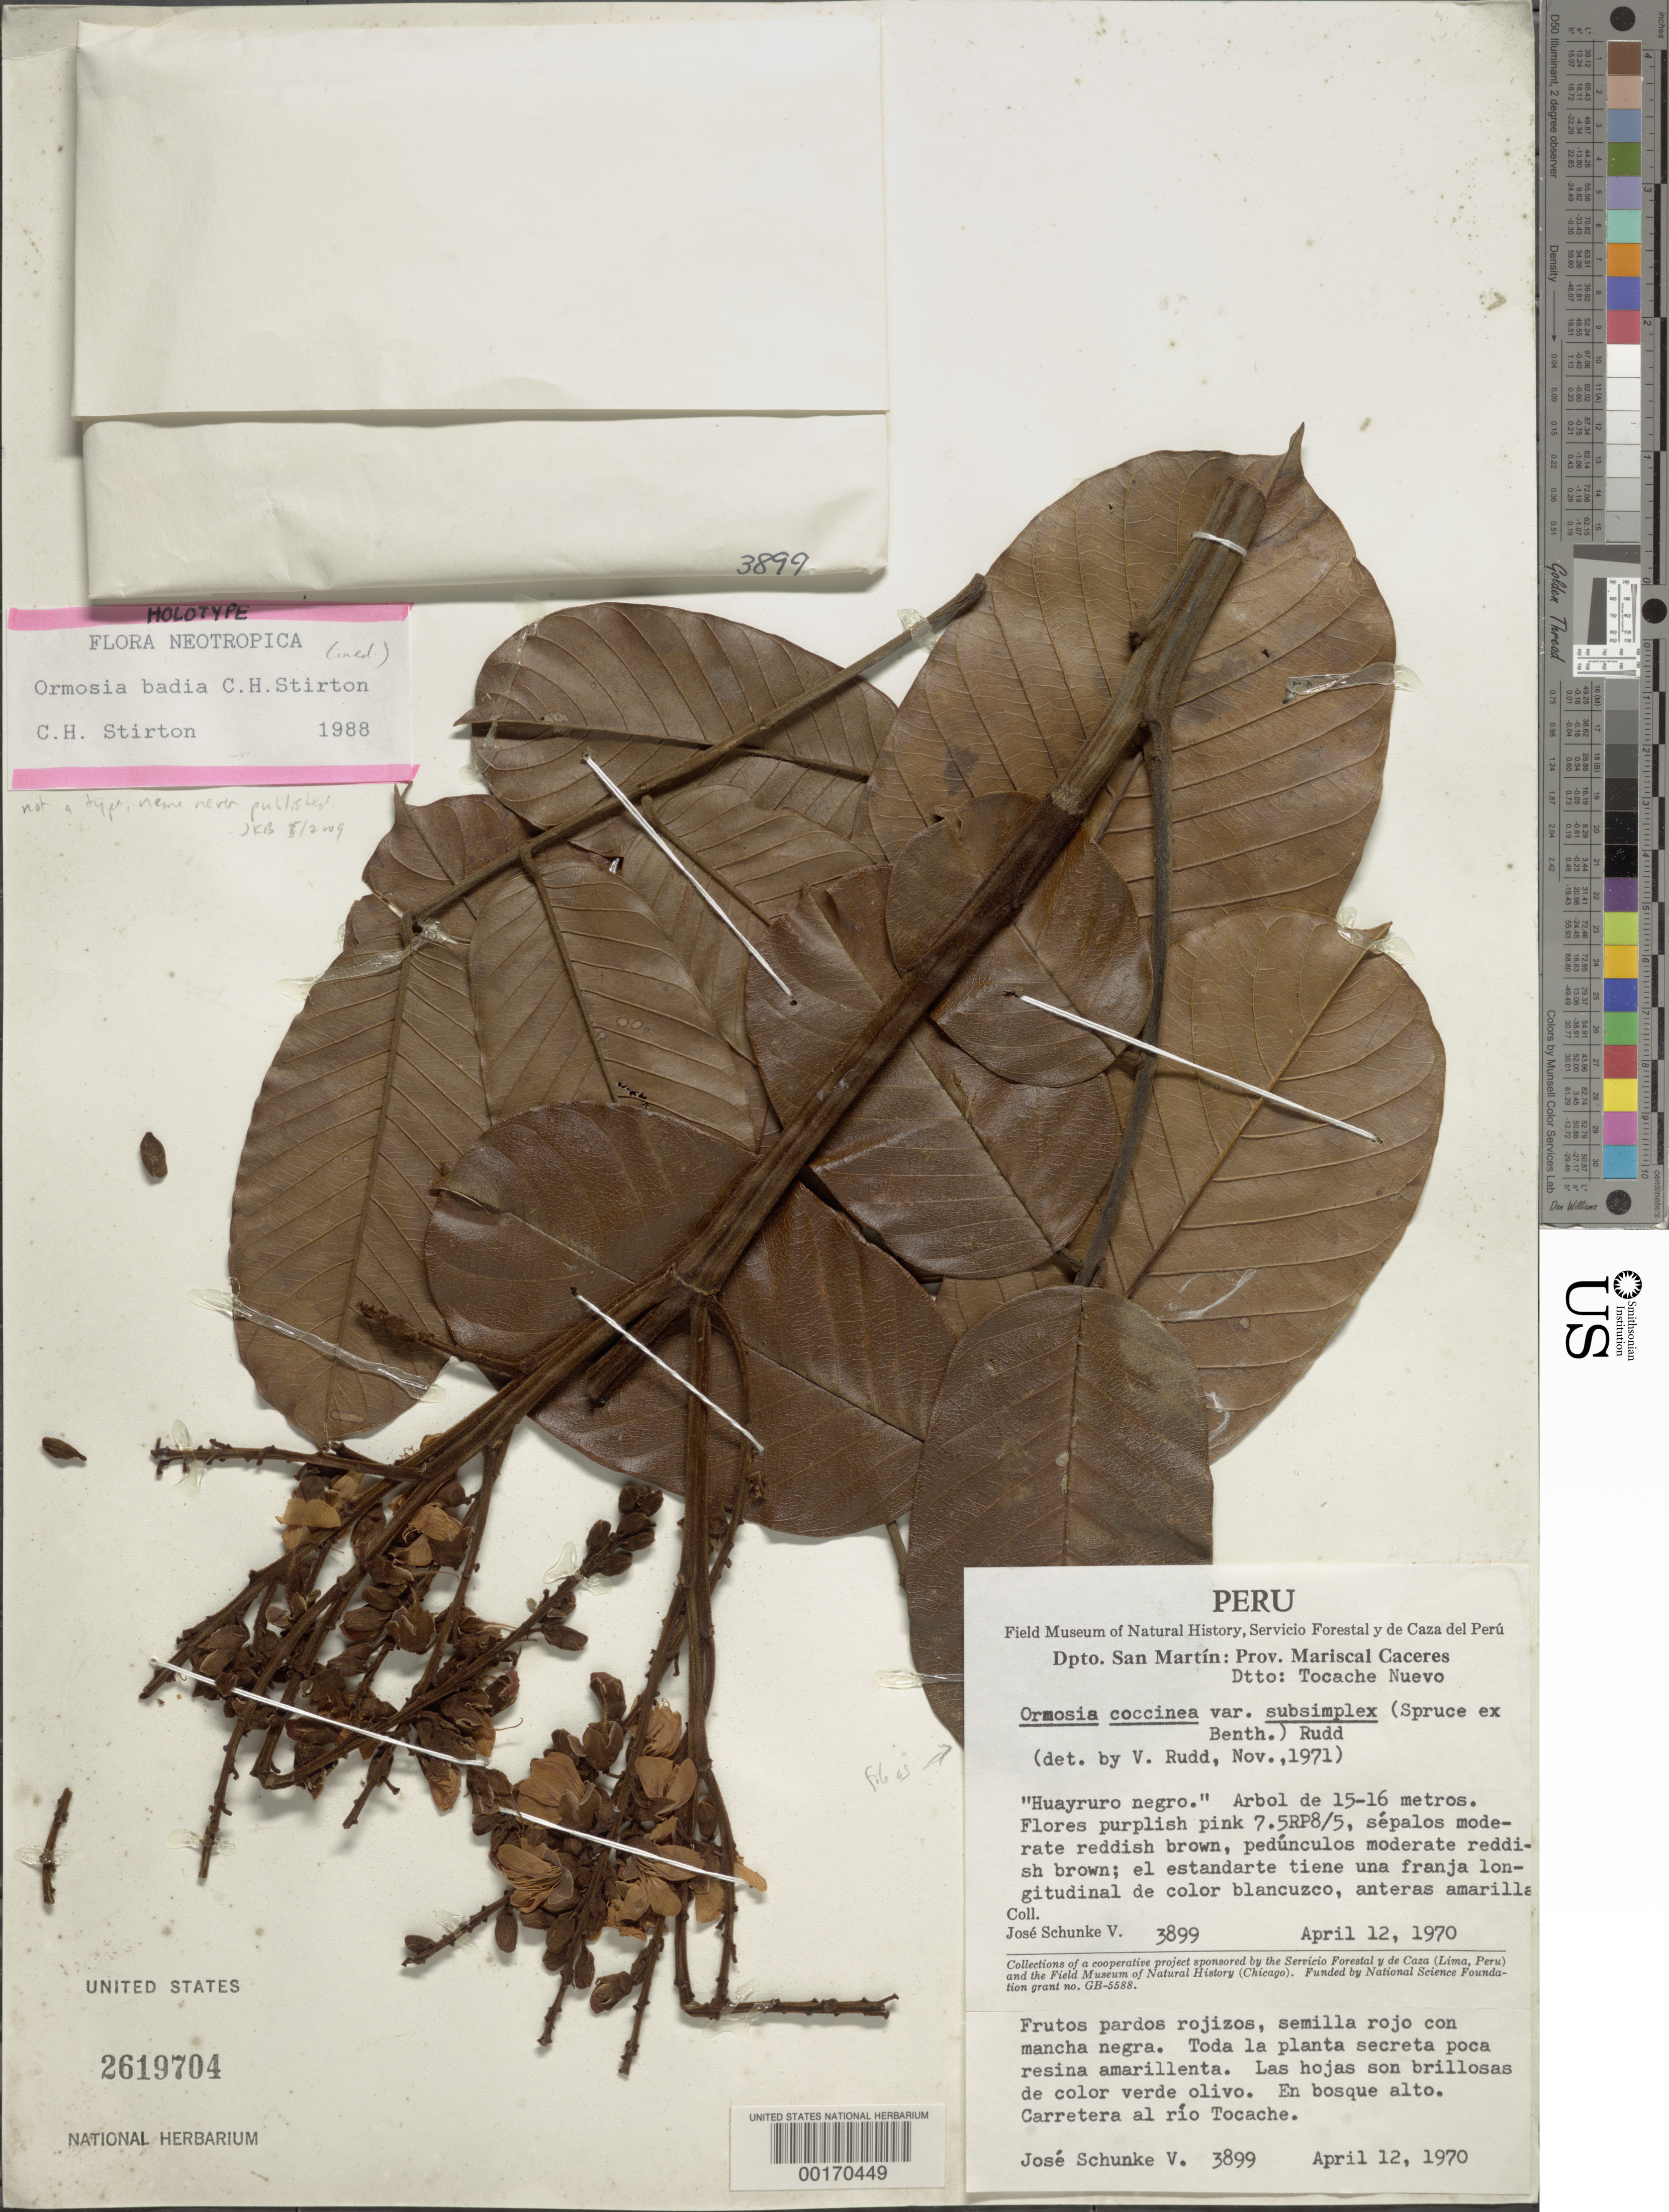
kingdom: Plantae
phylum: Tracheophyta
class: Magnoliopsida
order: Fabales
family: Fabaceae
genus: Ormosia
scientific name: Ormosia coccinea var. subsimplex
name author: (Spruce ex Benth.) Rudd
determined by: Rudd, V. E.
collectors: J. Schunke Vigo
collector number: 3899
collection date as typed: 12 Apr 1970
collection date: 1970-04-12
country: Peru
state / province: San Martín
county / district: Mariscal Cáceres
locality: Tocache Nuevo District, highway to Rio Tocache.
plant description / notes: Specimen annotated by C.H. Stirton (1988) as holotype of Ormosia badia Stirton. Not a type, name never published.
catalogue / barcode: US 2619704